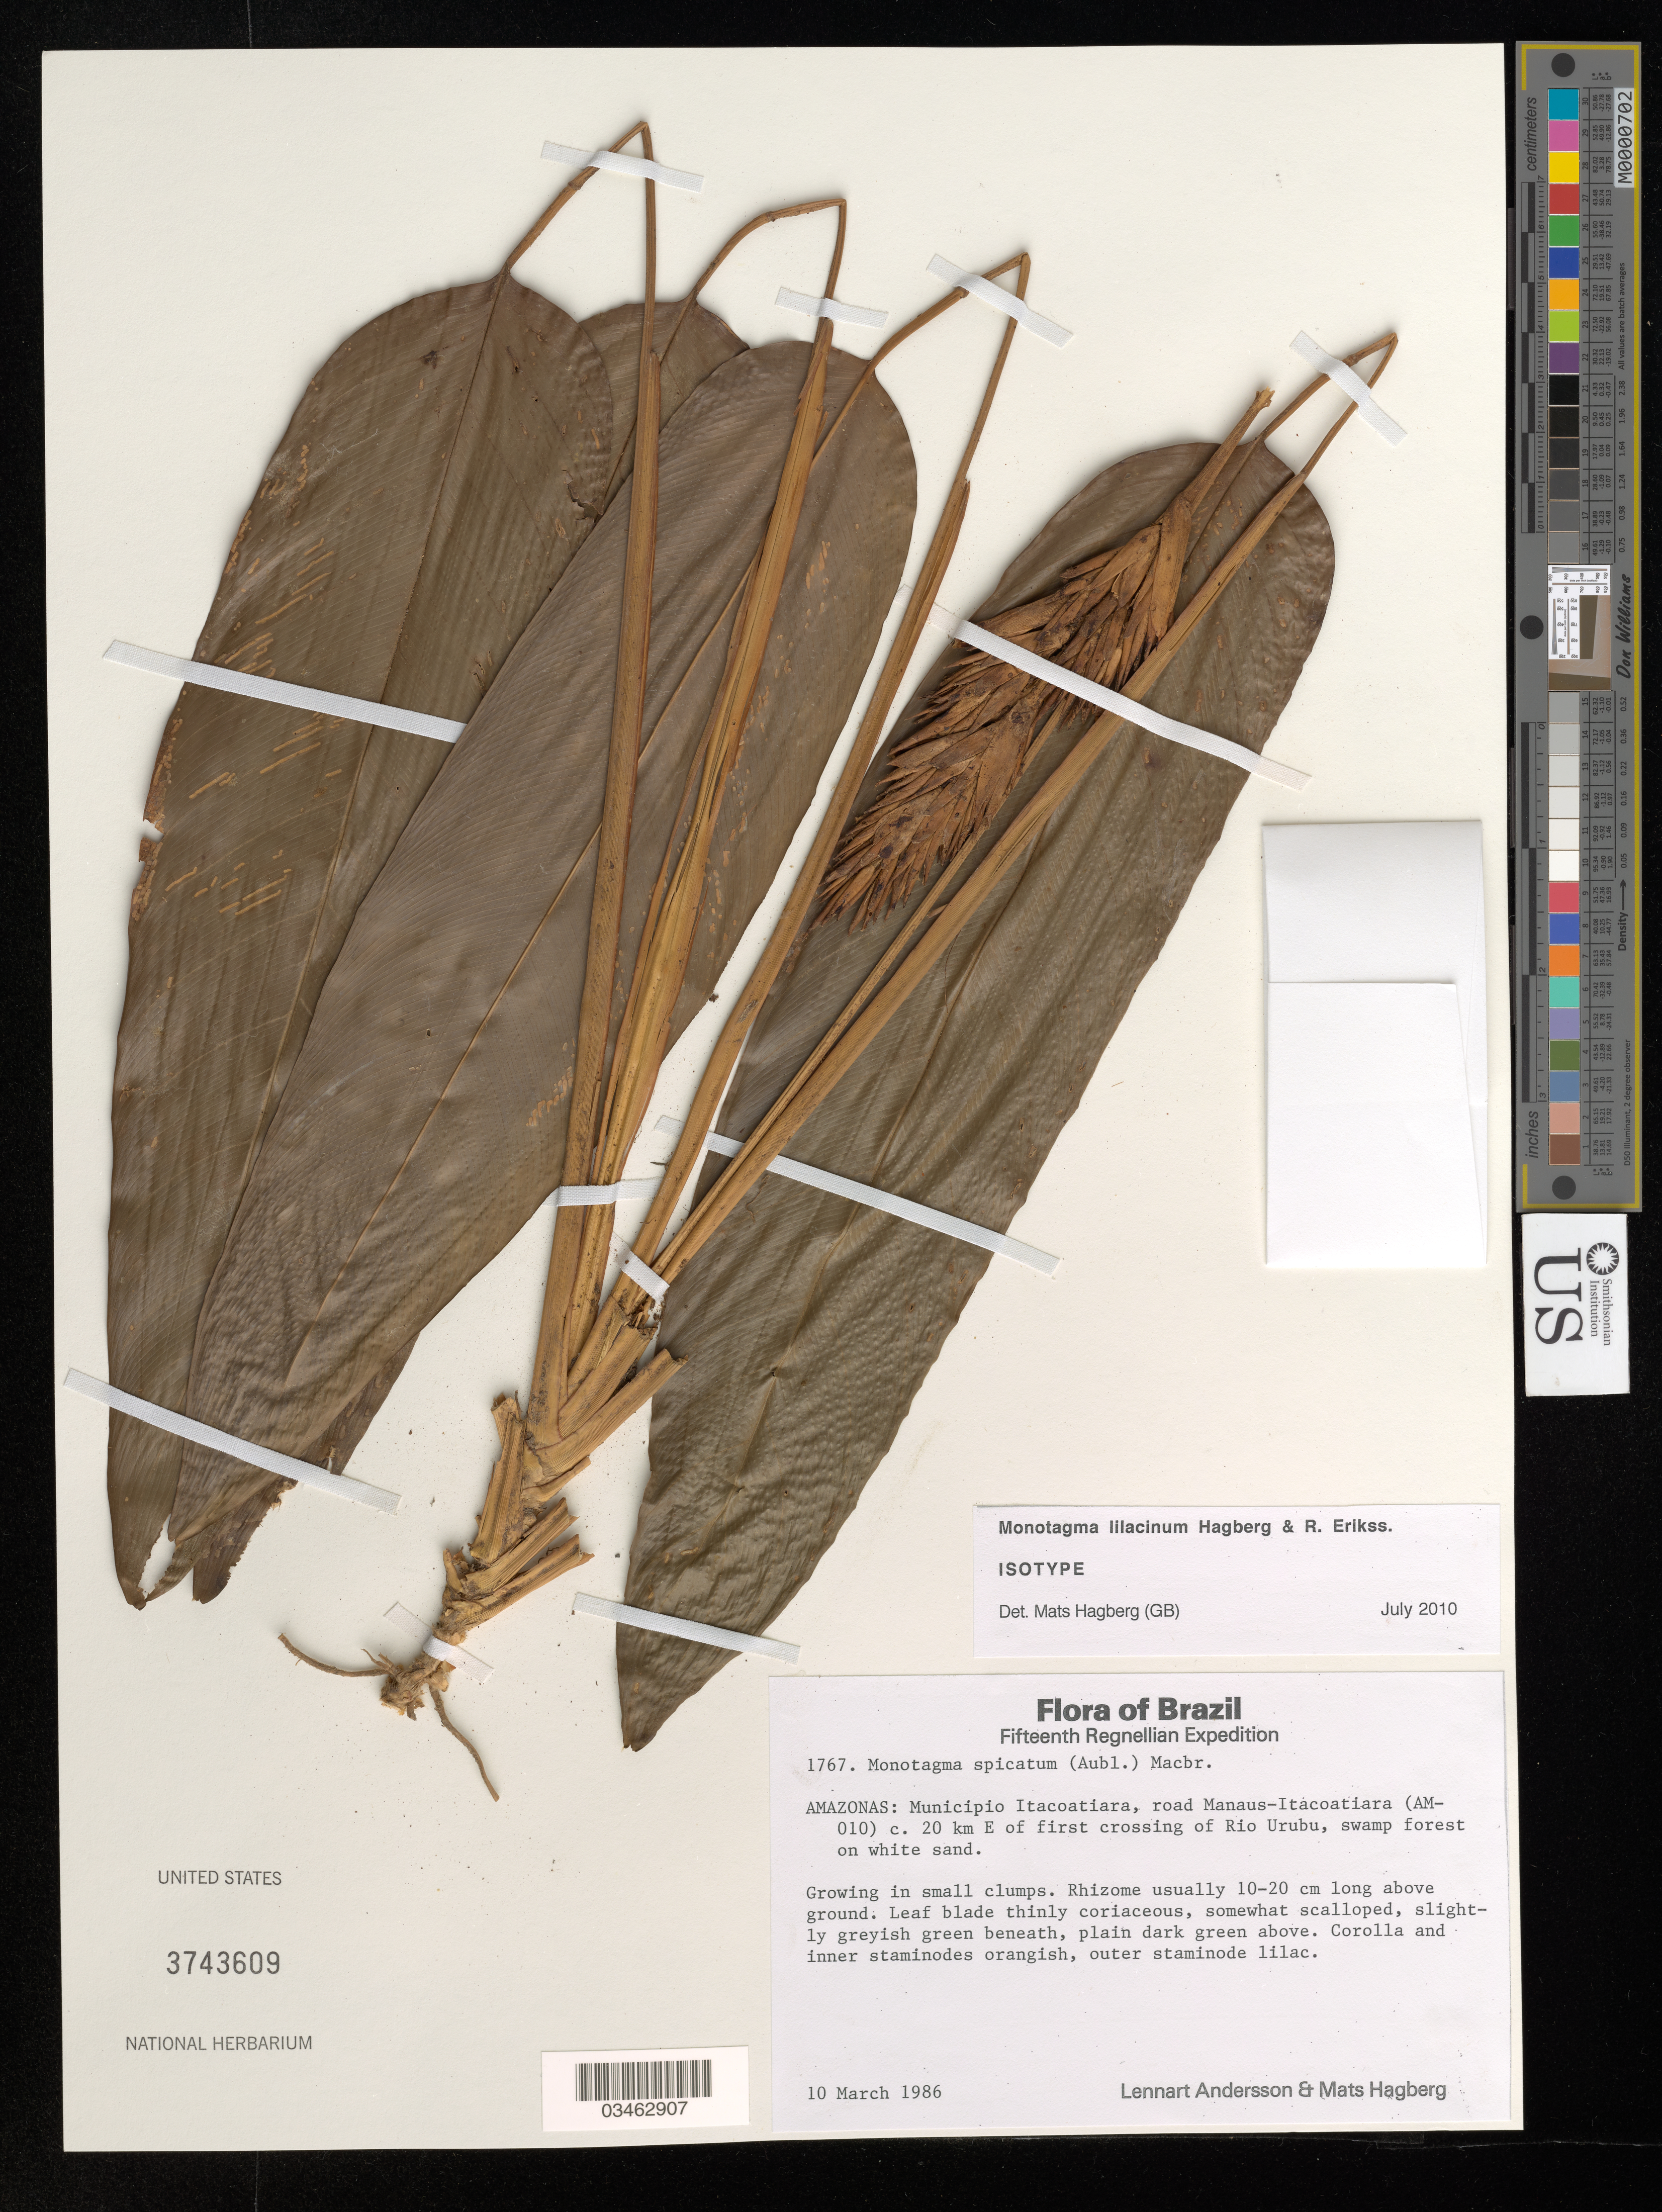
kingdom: Plantae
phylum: Tracheophyta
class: Liliopsida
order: Zingiberales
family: Marantaceae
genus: Monotagma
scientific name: Monotagma lilacinum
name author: Hagberg & R. Erikss.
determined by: Hagberg, M.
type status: Isotype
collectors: L. Andersson & M. Hagberg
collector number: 1767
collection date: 1986-03-10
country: Brazil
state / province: Amazonas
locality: Municipio Itacoatiara, road Manaus-Itacoatiara (AM--010), c. 20 km E of first crossing of Rio Urubu.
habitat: swamp forest on white sand.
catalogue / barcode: US 3743609